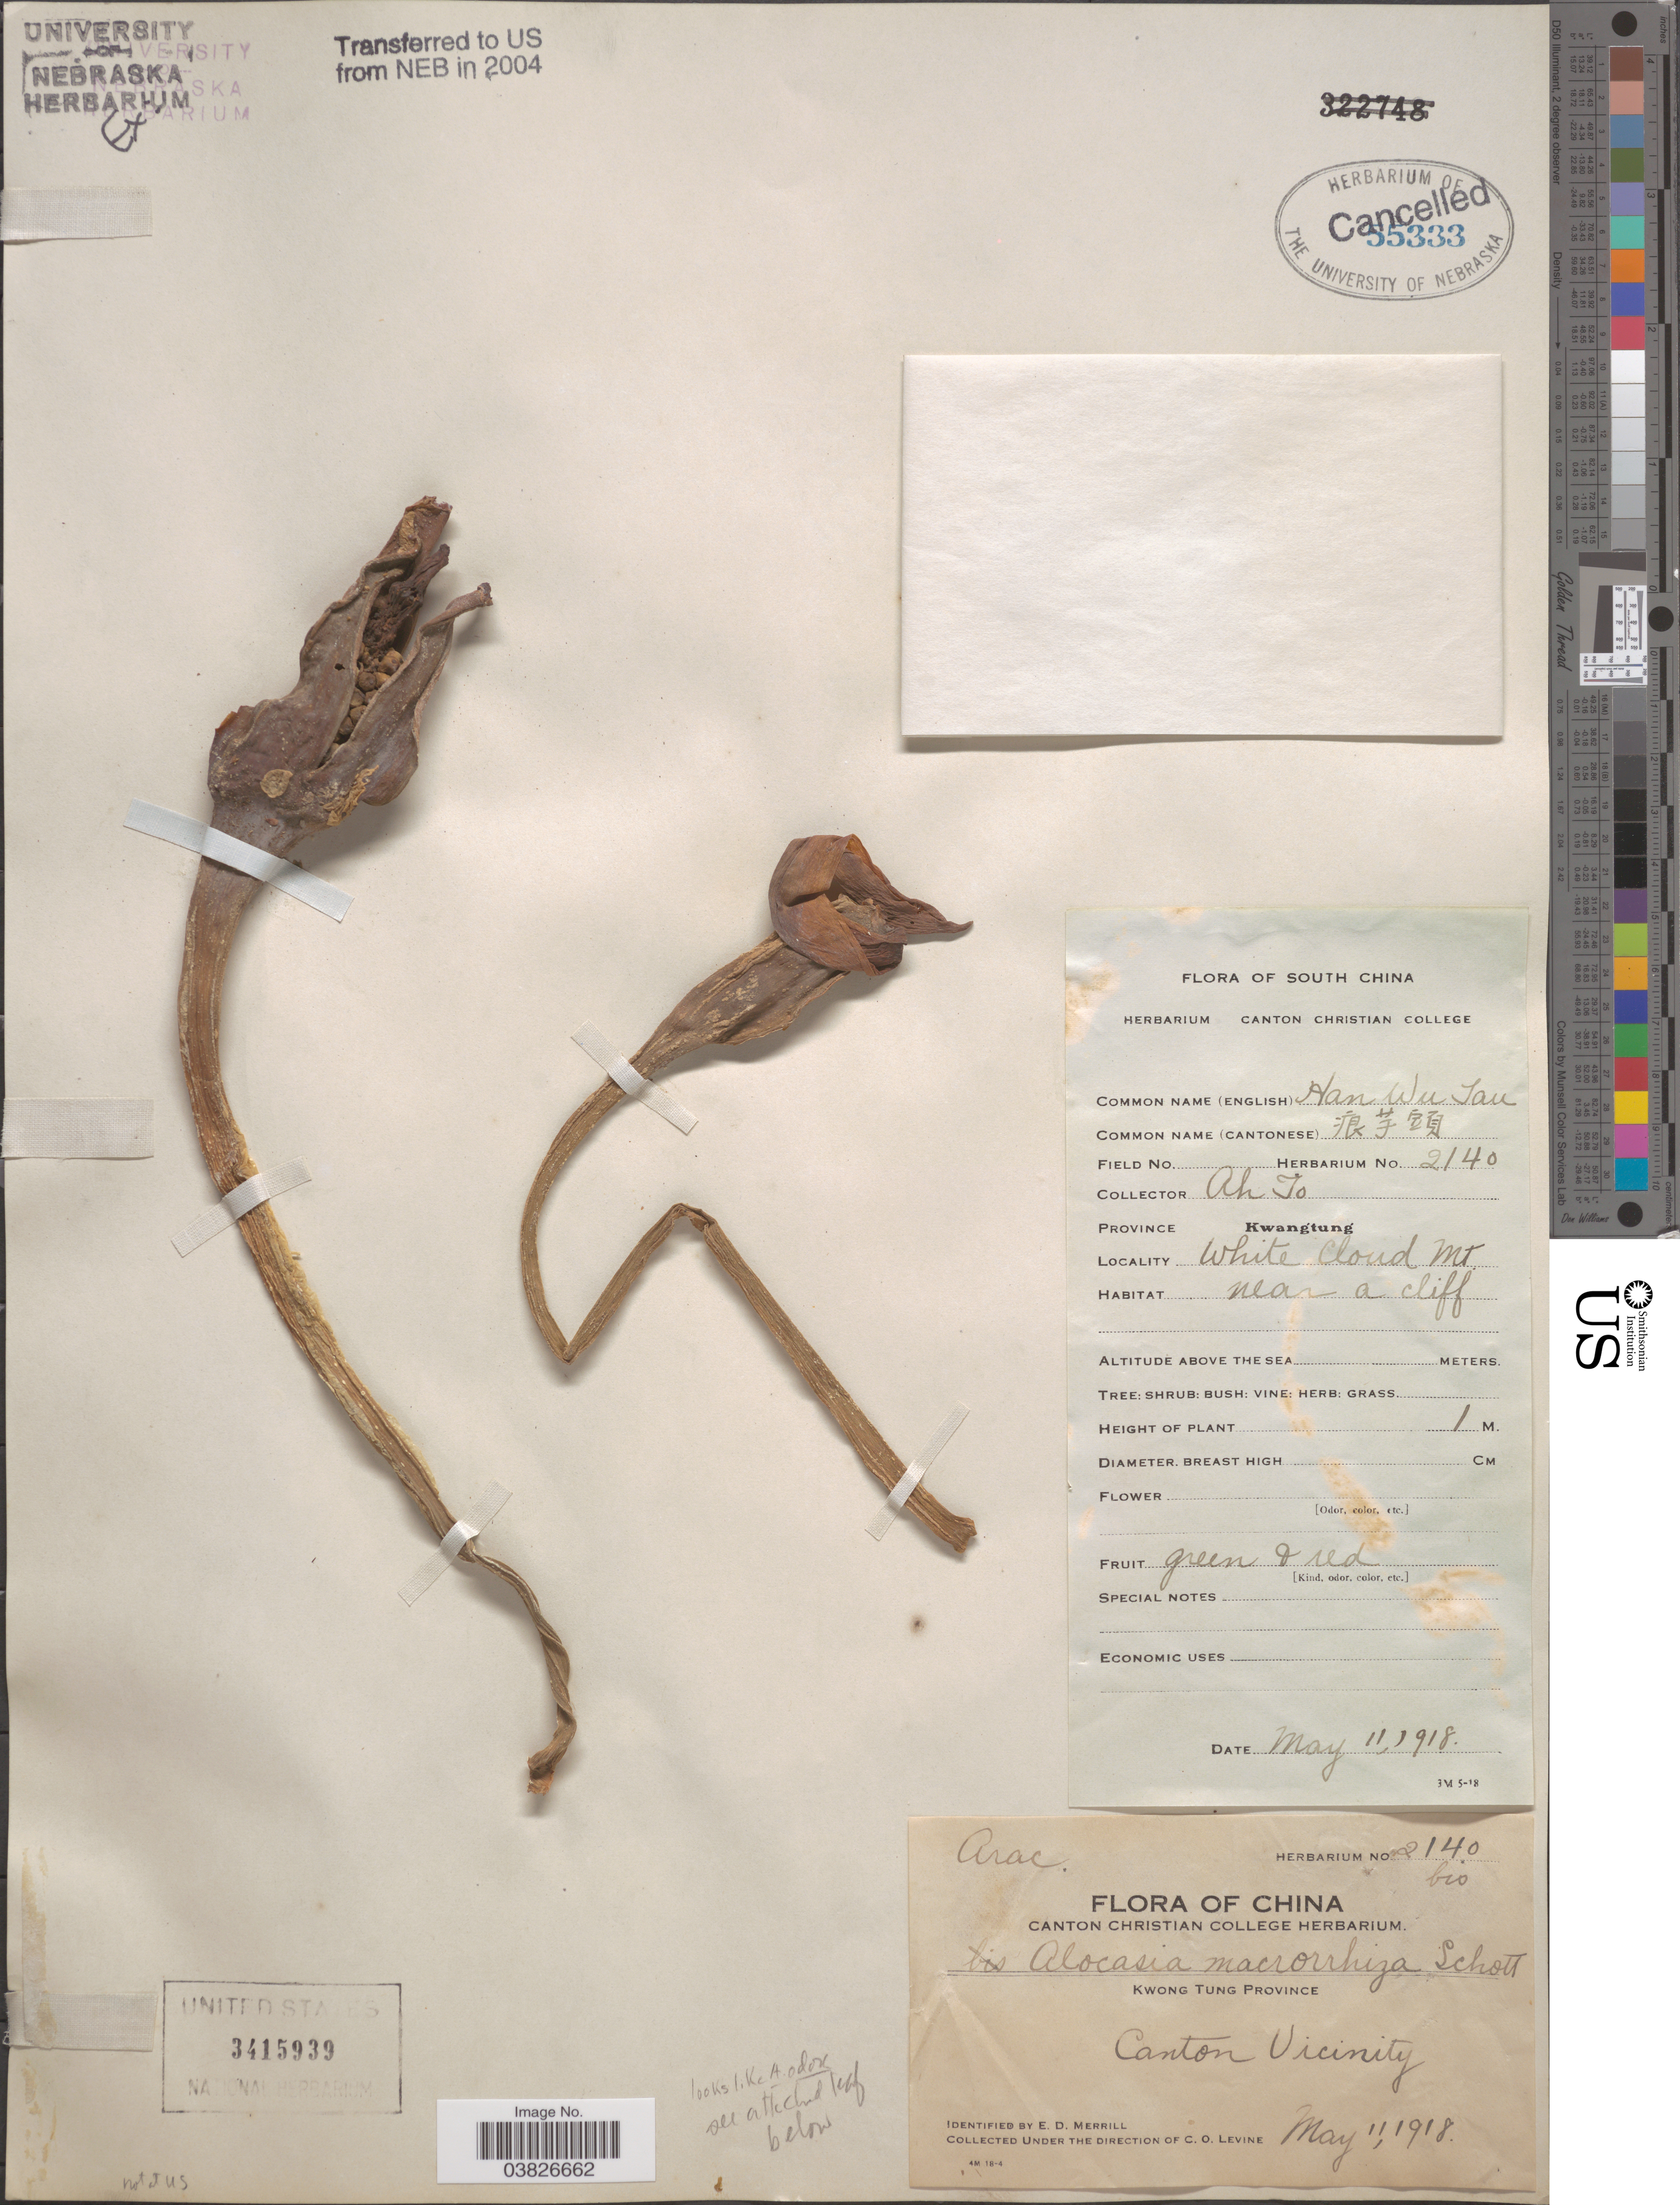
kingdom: Plantae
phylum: Tracheophyta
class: Liliopsida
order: Alismatales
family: Araceae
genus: Alocasia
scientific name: Alocasia odora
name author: (Roxb. ex Lodd. et al.) Spach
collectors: A. To & C. O. Levine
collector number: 2140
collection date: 1918-05-11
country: China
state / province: Guangdong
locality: South China. Province Kwangtung. White Cloud Mt. Canton Vicinity.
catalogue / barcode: US 3415939